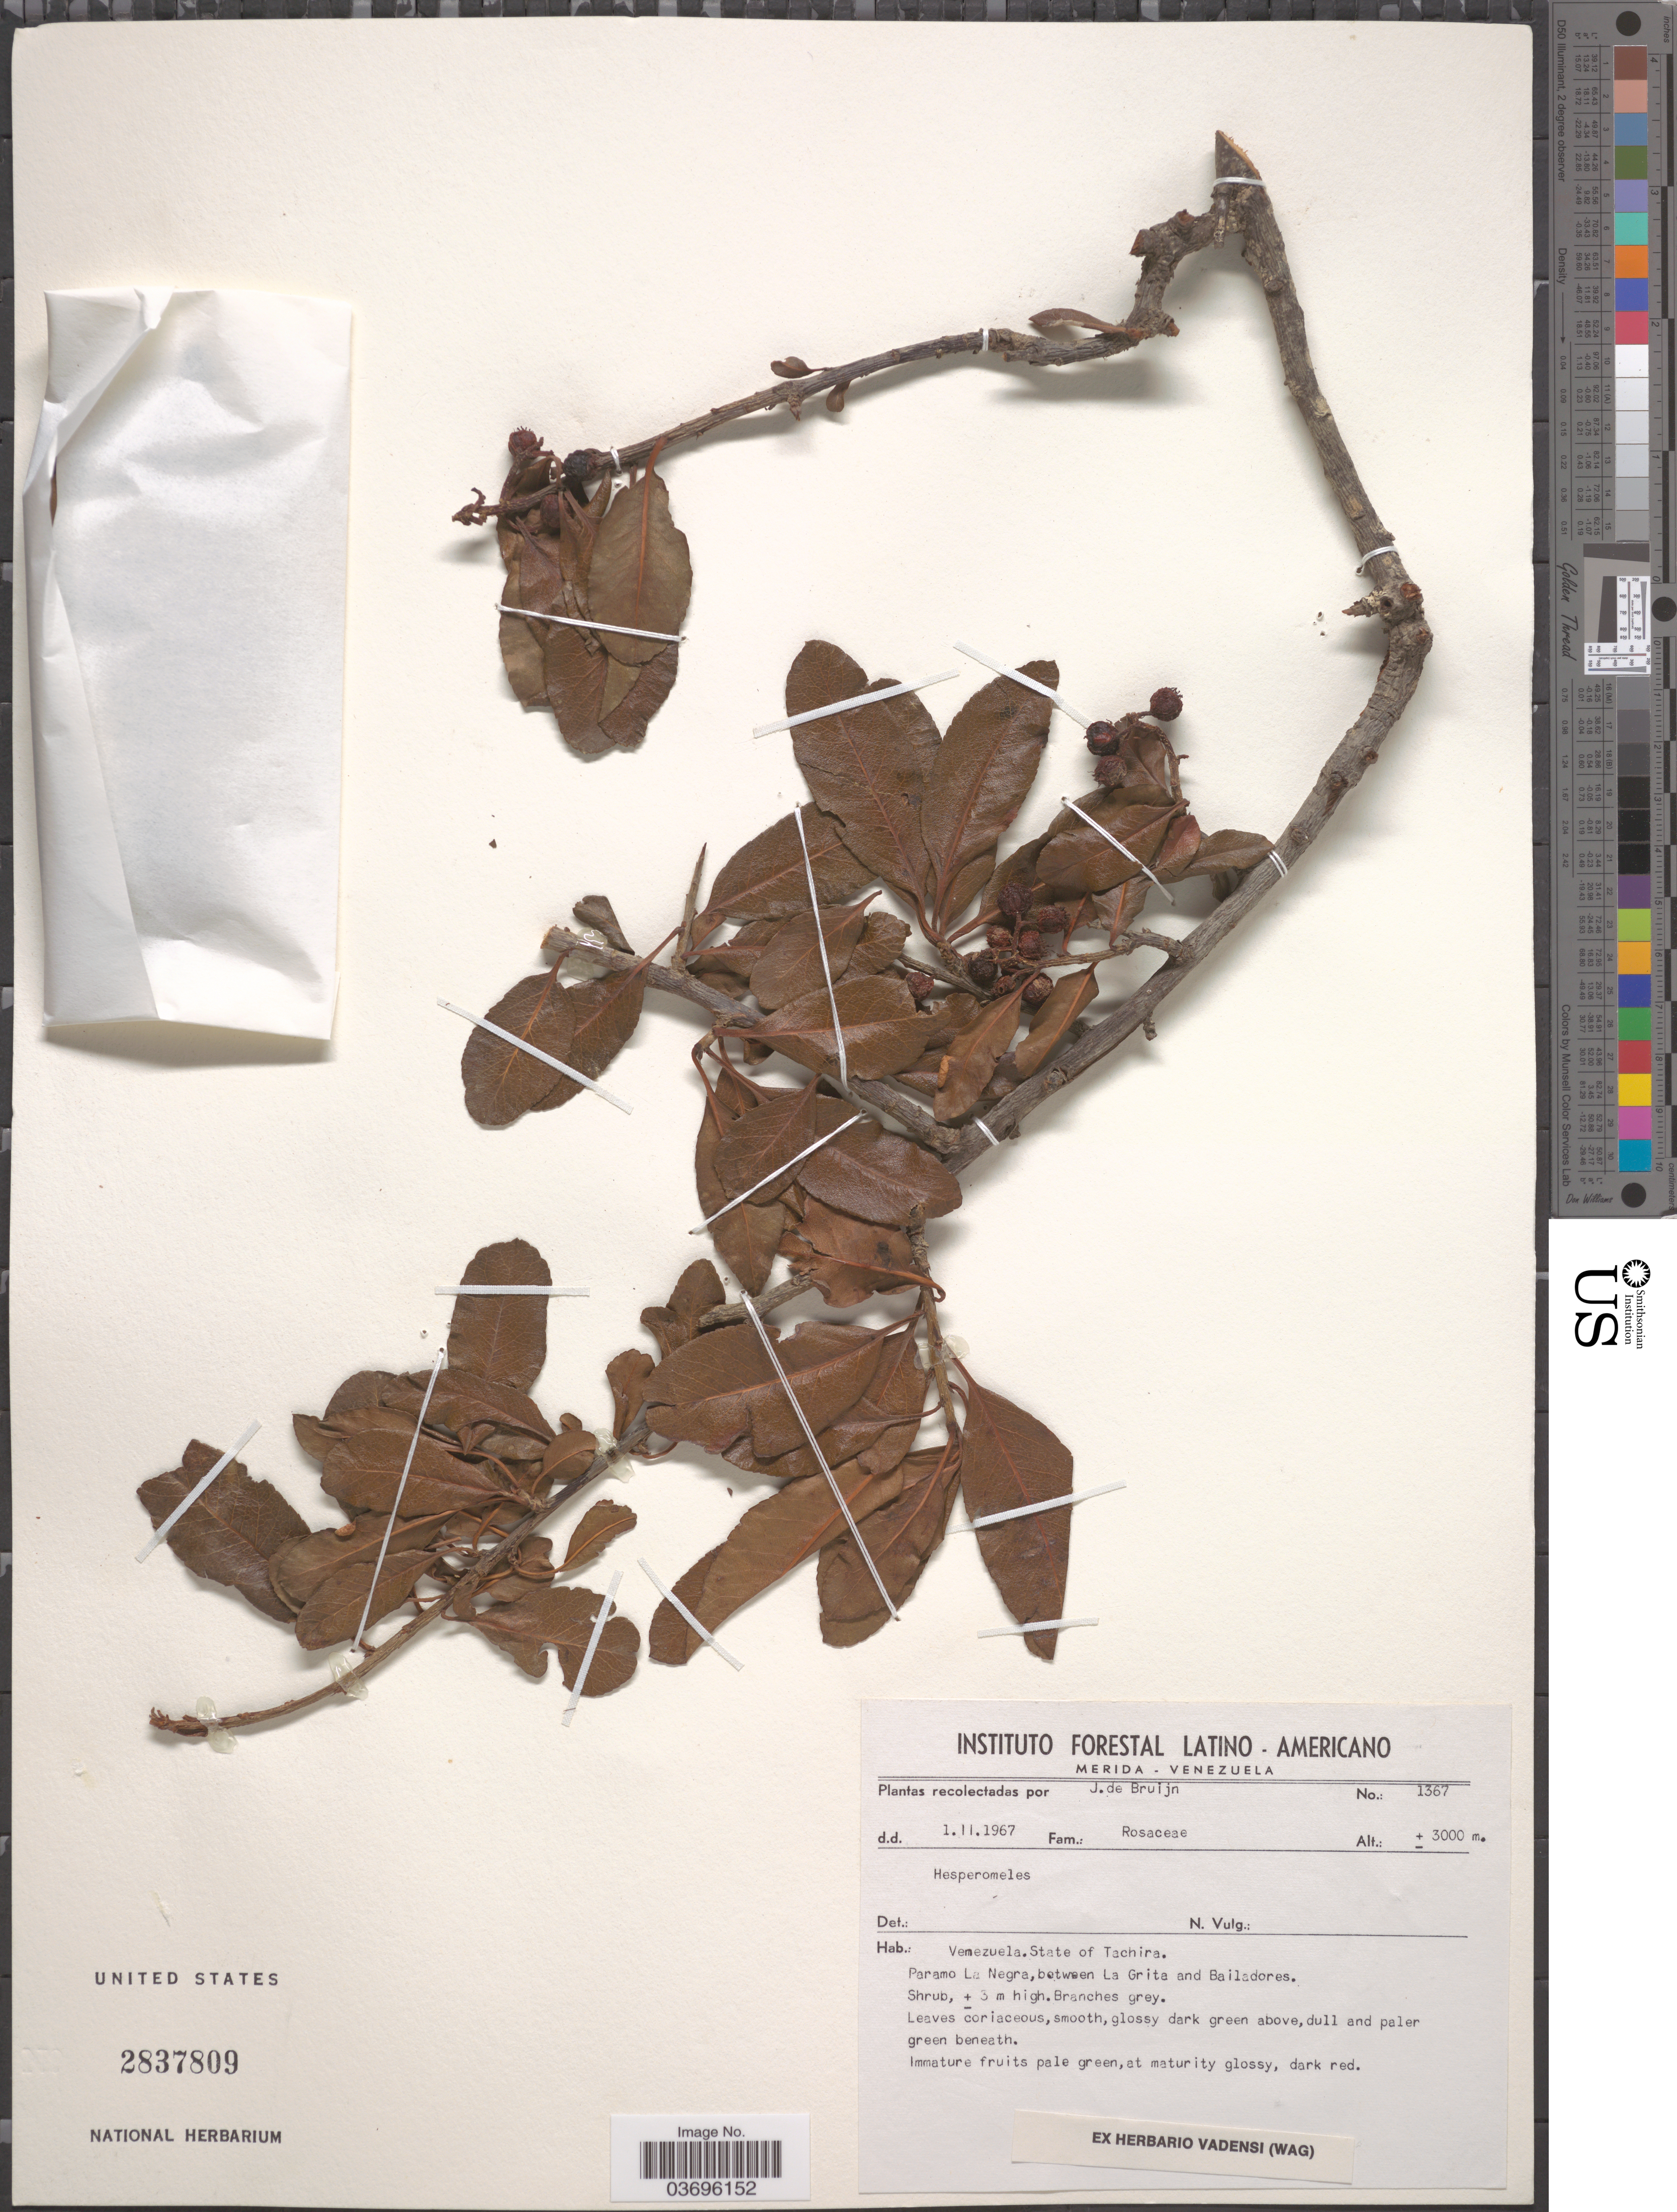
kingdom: Plantae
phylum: Tracheophyta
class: Magnoliopsida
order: Rosales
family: Rosaceae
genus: Hesperomeles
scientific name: Hesperomeles sp.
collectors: J. Bruijn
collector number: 1367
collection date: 1967-02-01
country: Venezuela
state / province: Tachira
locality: Paramo La Negra, between La Grita and Bailadores.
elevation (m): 3000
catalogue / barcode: US 2837809